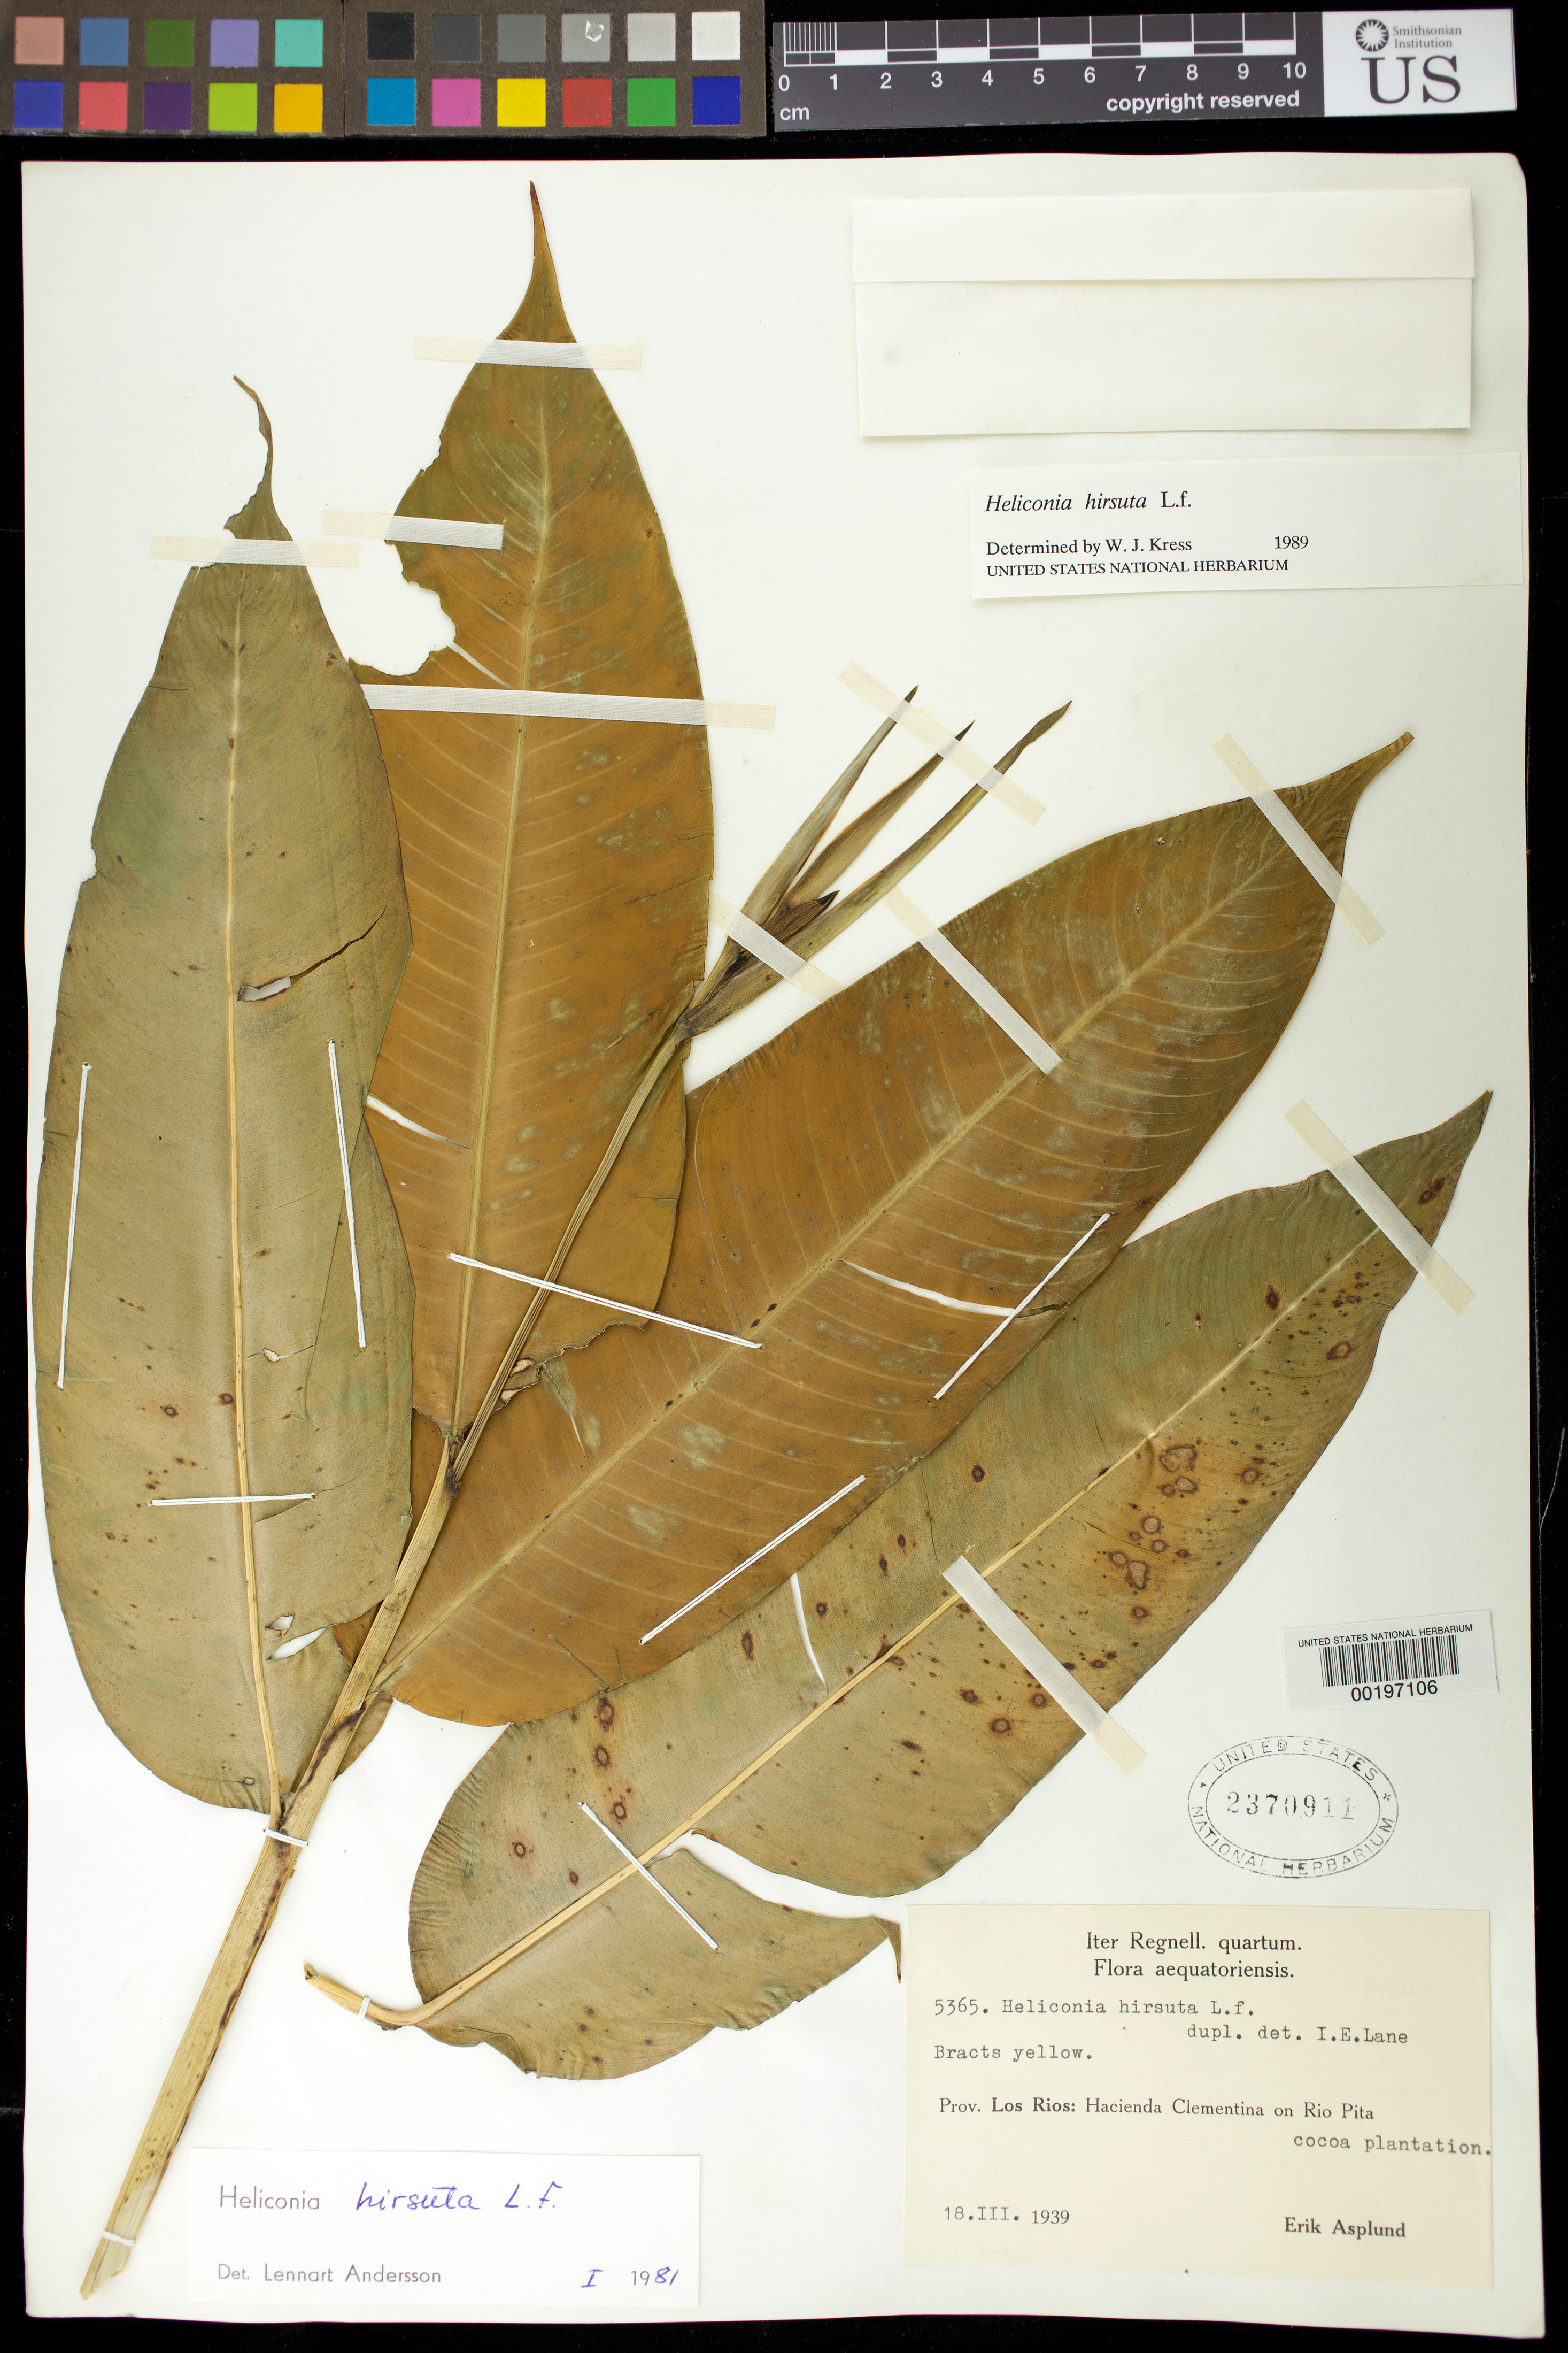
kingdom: Plantae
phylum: Tracheophyta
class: Liliopsida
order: Zingiberales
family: Heliconiaceae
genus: Heliconia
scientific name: Heliconia hirsuta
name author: L. f.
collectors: E. Asplund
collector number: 5365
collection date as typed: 18 Mar 1939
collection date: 1939-03-18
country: Ecuador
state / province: Los Ríos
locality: Hacienda Clementina on Rio Pita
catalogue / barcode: US 2370911